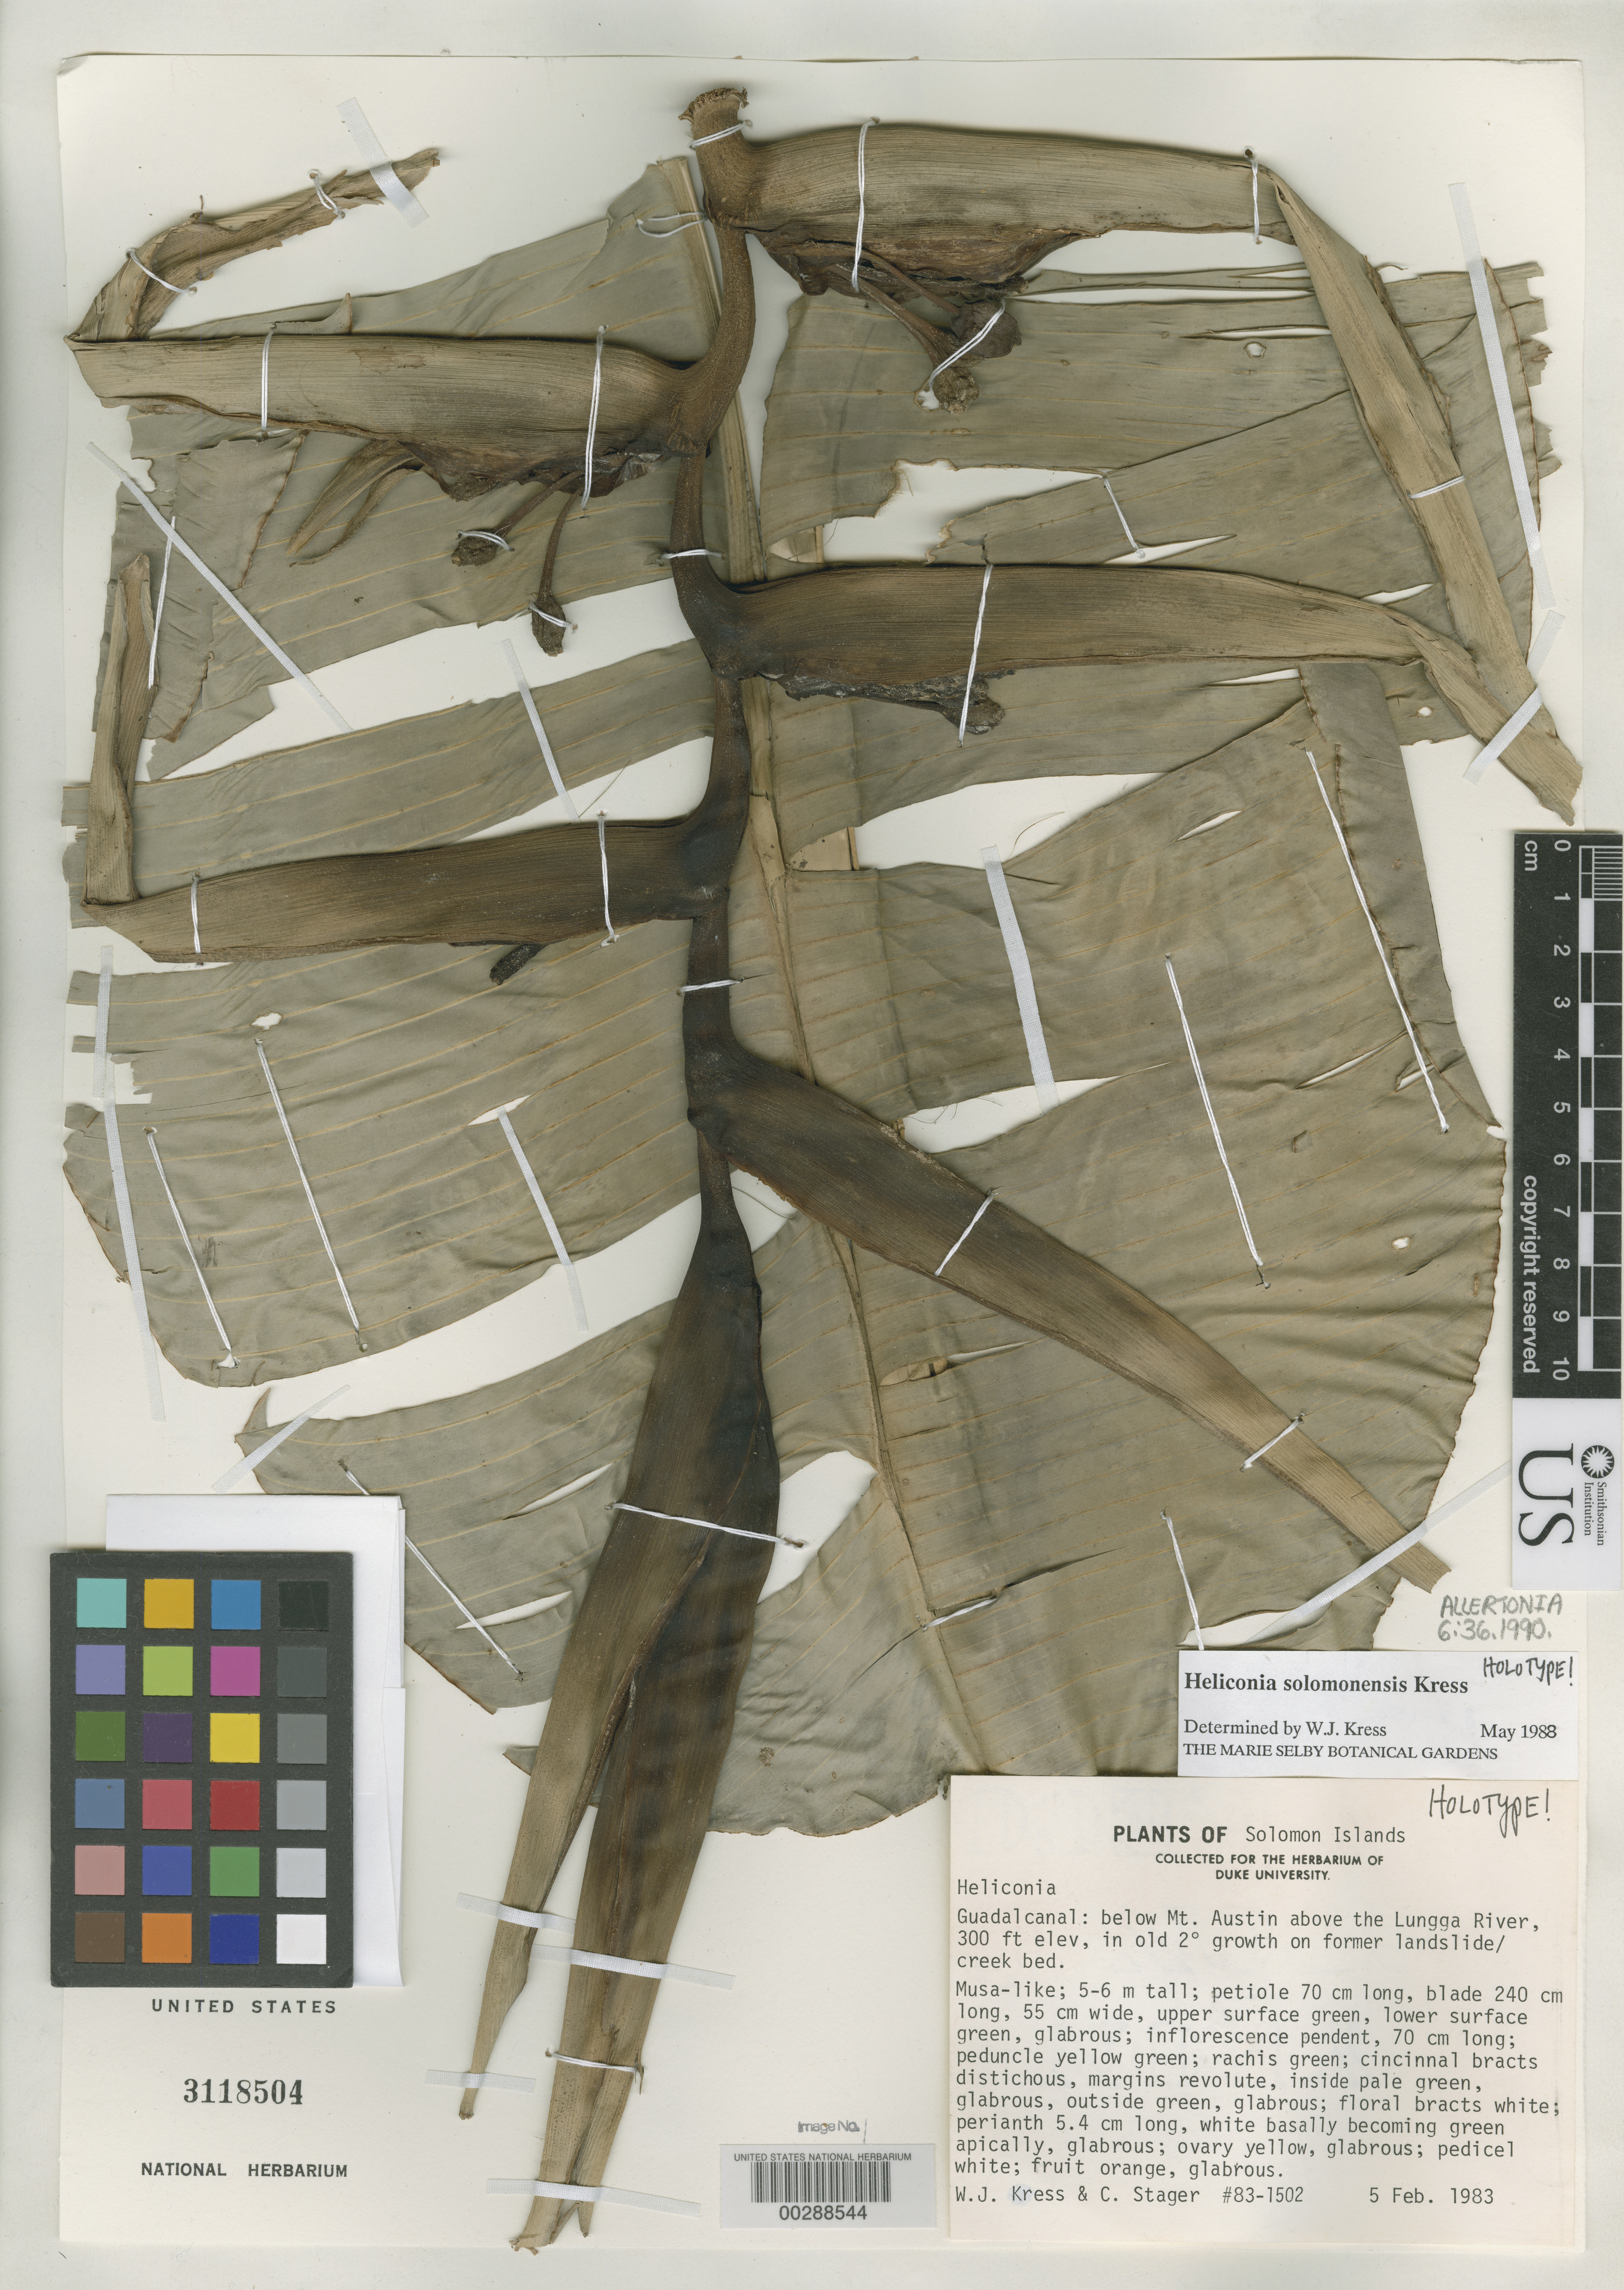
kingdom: Plantae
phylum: Tracheophyta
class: Liliopsida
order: Zingiberales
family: Heliconiaceae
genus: Heliconia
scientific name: Heliconia solomonensis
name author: W.J. Kress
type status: Holotype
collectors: W. J. Kress & C. Stager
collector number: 83-1502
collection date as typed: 05 Feb 1983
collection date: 1983-02-05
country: Solomon Islands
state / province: Guadalcanal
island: Guadalcanal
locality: Below Mount Austin, above Lungga River, former landslide /creek bed.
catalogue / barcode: US 3118504